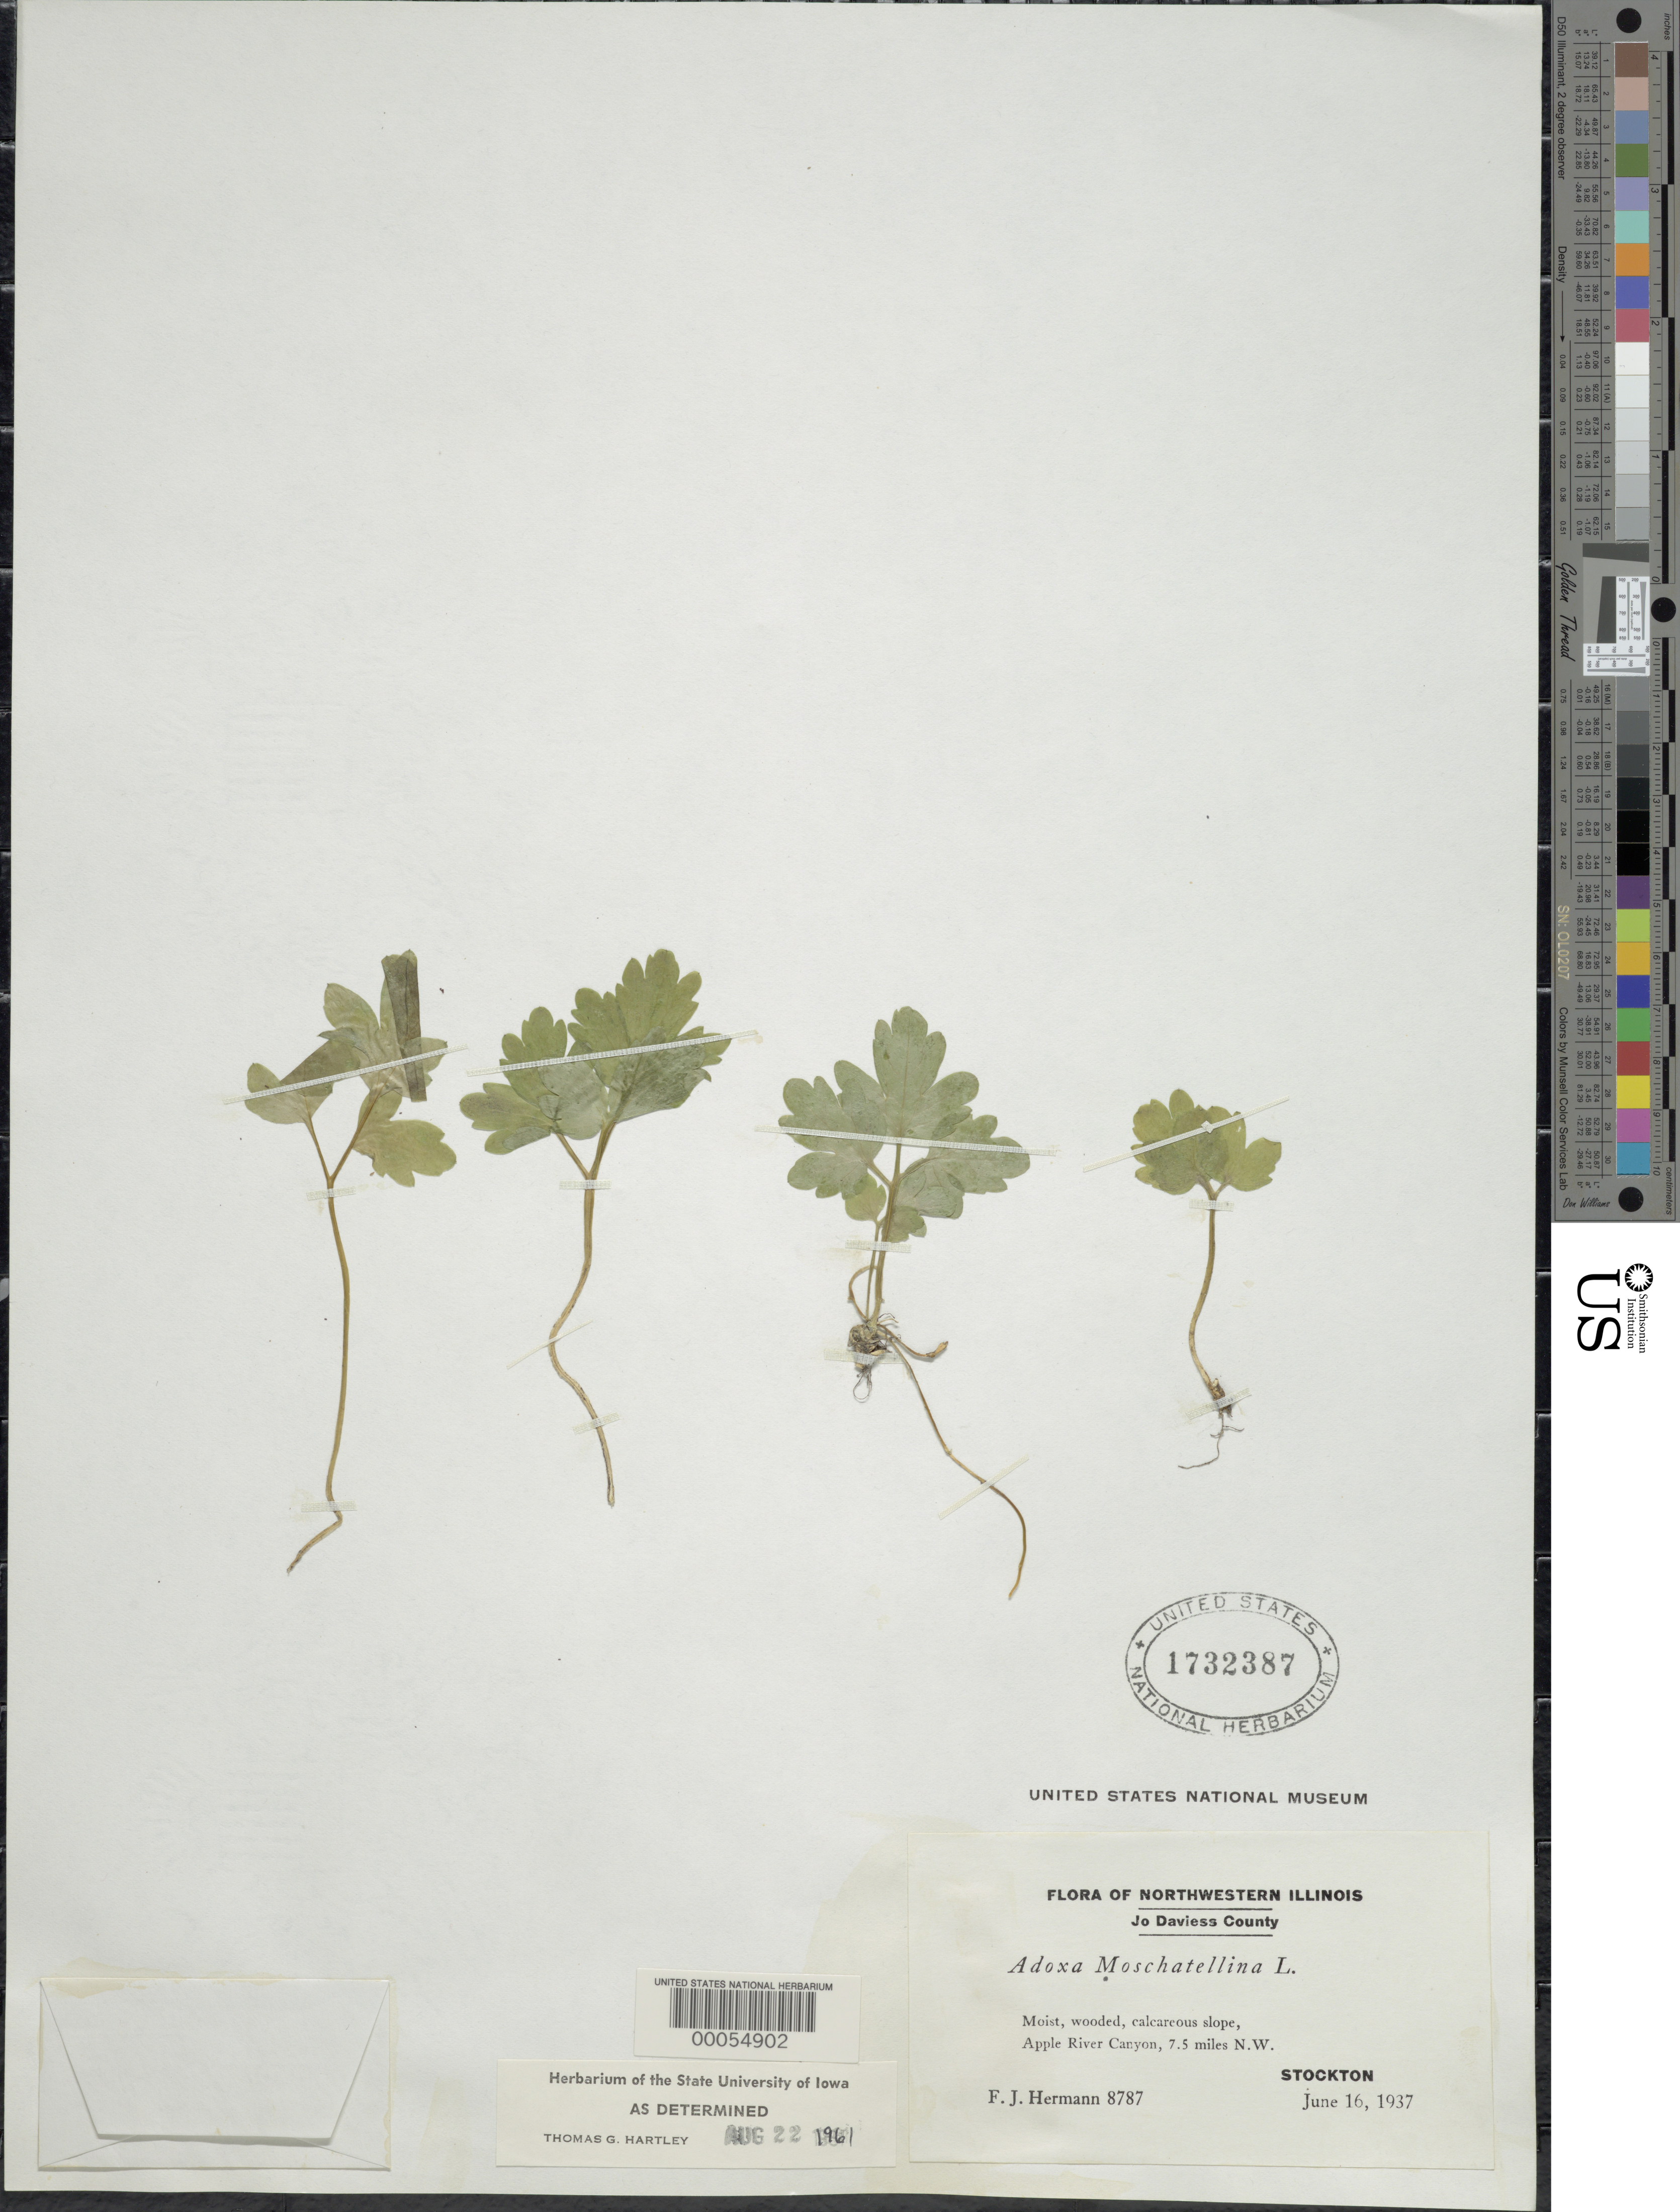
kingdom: Plantae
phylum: Tracheophyta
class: Magnoliopsida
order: Dipsacales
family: Viburnaceae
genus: Adoxa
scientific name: Adoxa moschatellina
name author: L.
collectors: F. J. Hermann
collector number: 8787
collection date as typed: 16 Jun 1937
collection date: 1937-06-16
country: United States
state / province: Illinois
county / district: Jo Daviess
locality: Apple river canyon, 7.5 mi nw stockton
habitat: Moist, wooded, calcereous slope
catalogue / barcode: US 1732387